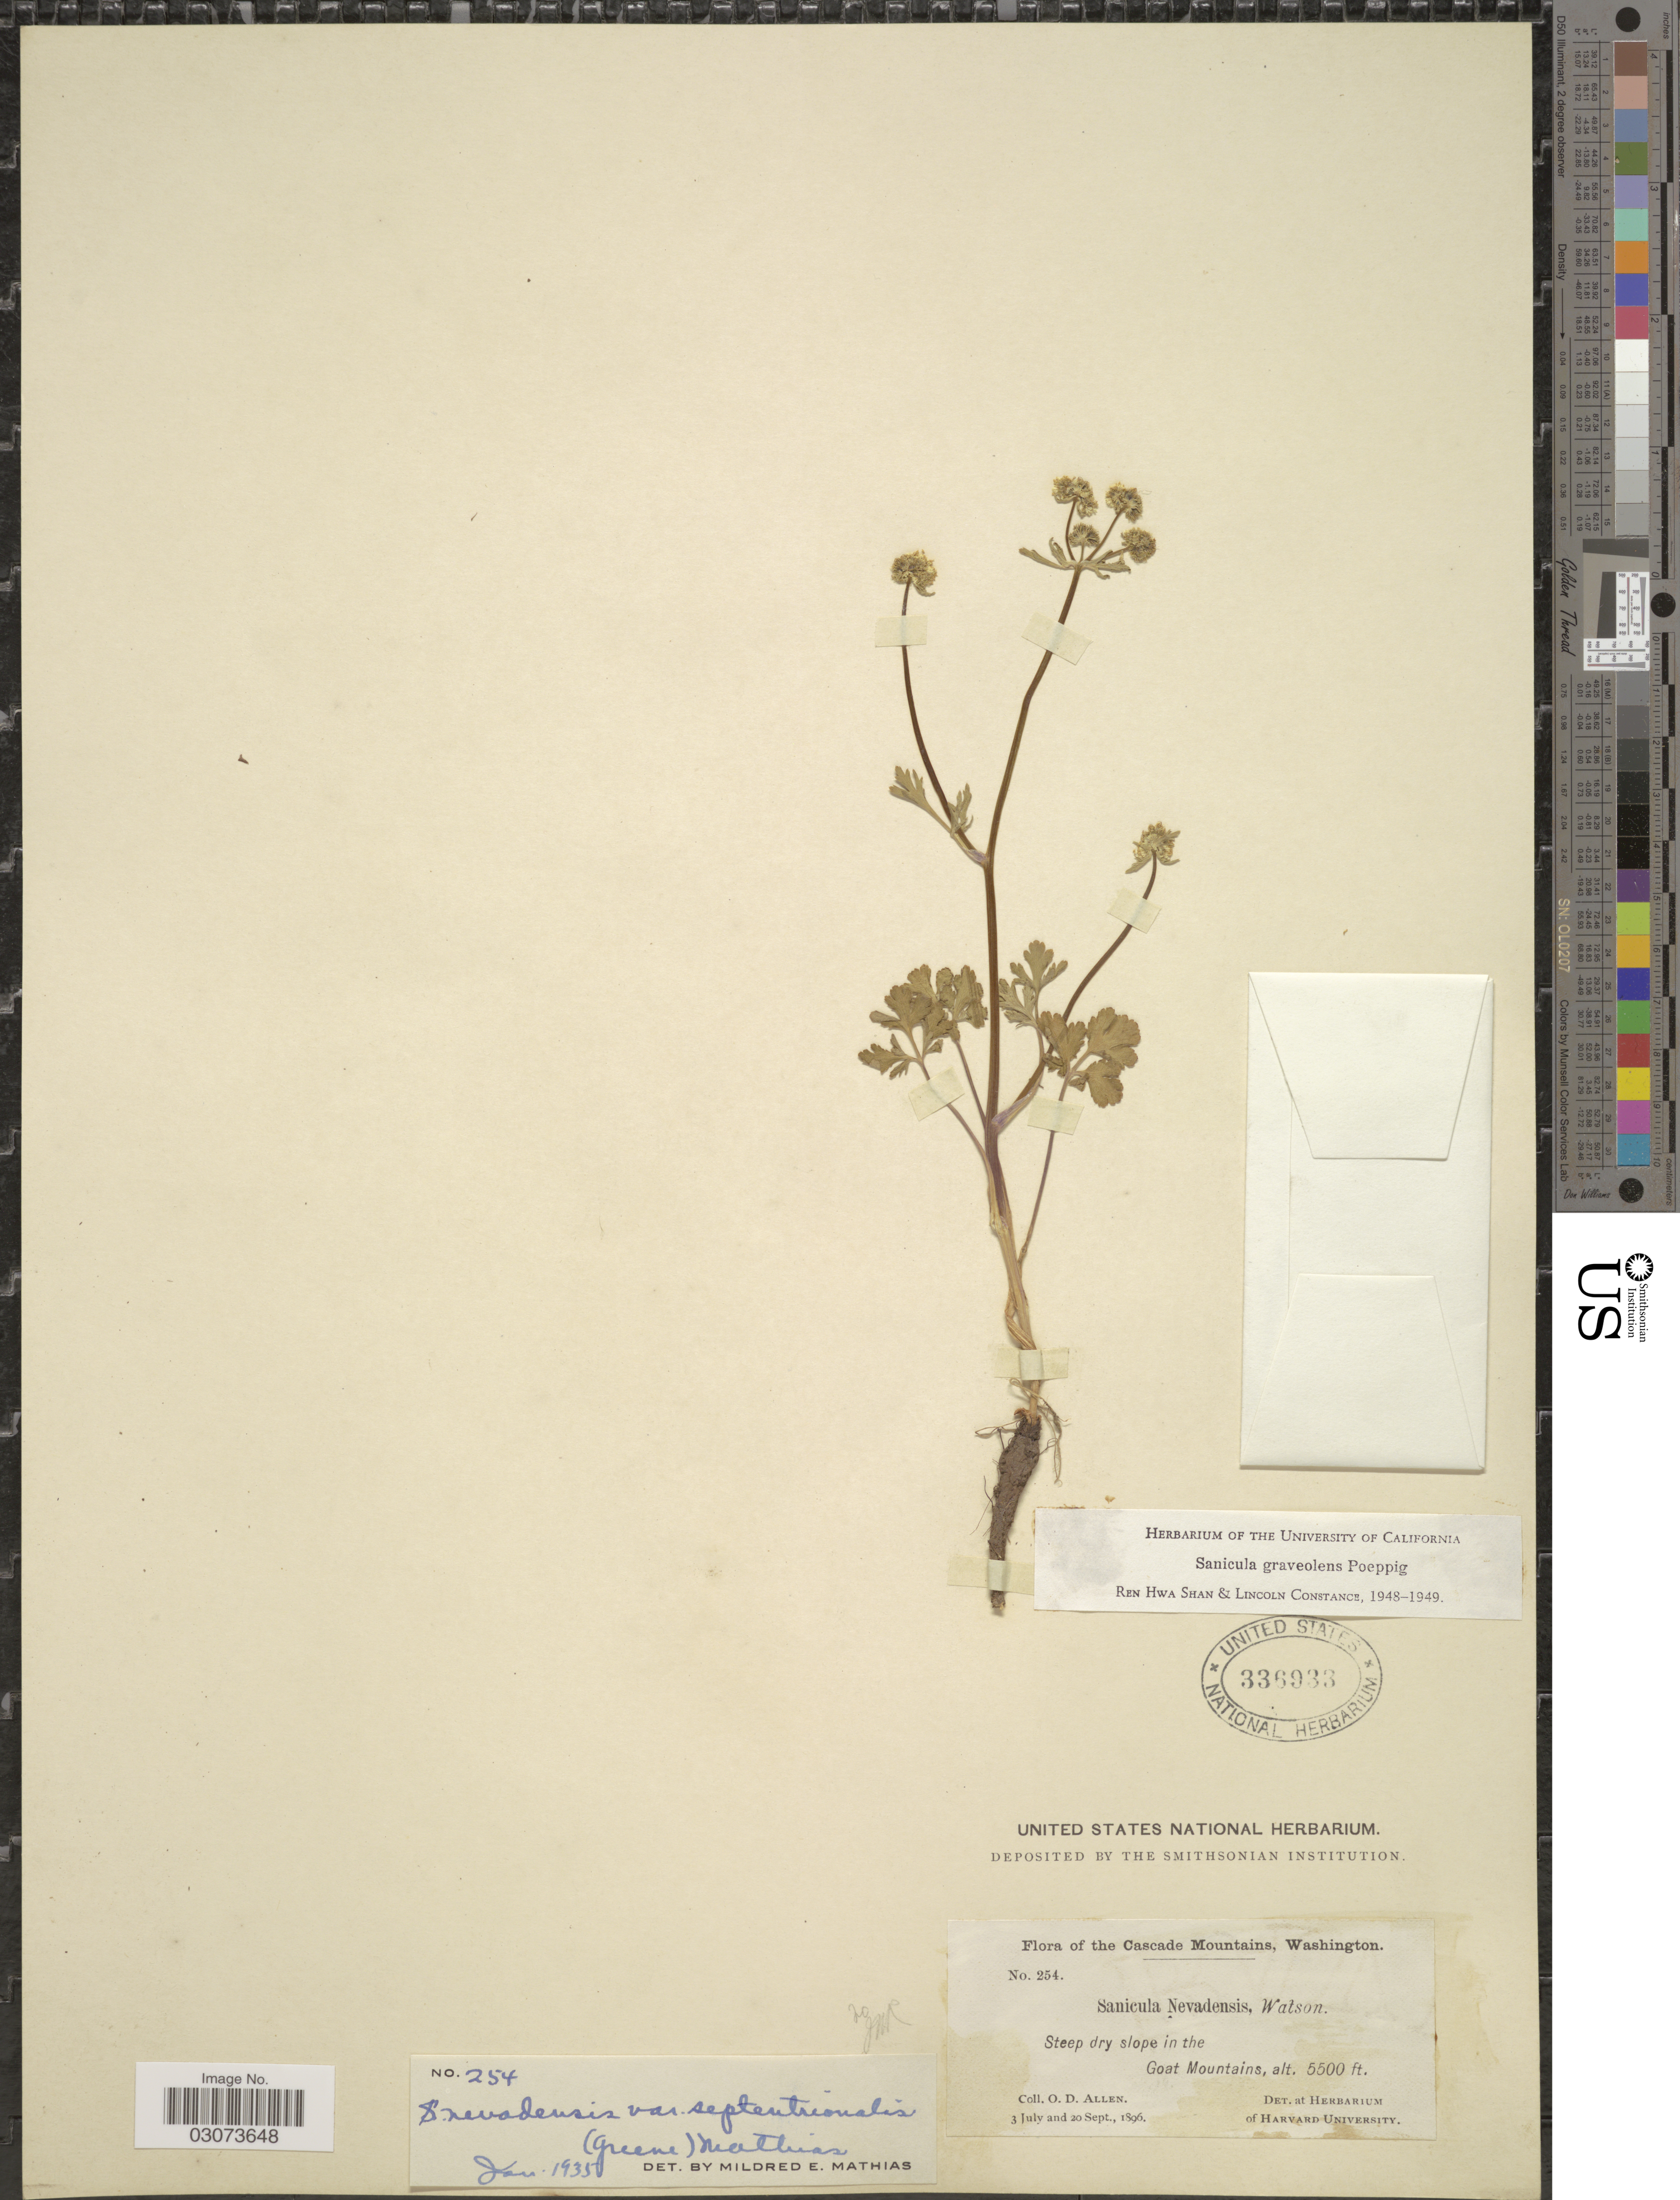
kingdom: Plantae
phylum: Tracheophyta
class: Magnoliopsida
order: Apiales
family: Apiaceae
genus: Sanicula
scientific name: Sanicula graveolens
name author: Poepp. ex DC.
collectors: O. D. Allen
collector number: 254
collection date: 1896-07-03/1896-09-20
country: United States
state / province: Washington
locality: Cascade Mountains. Goat Mountains.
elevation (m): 1676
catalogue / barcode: US 336933